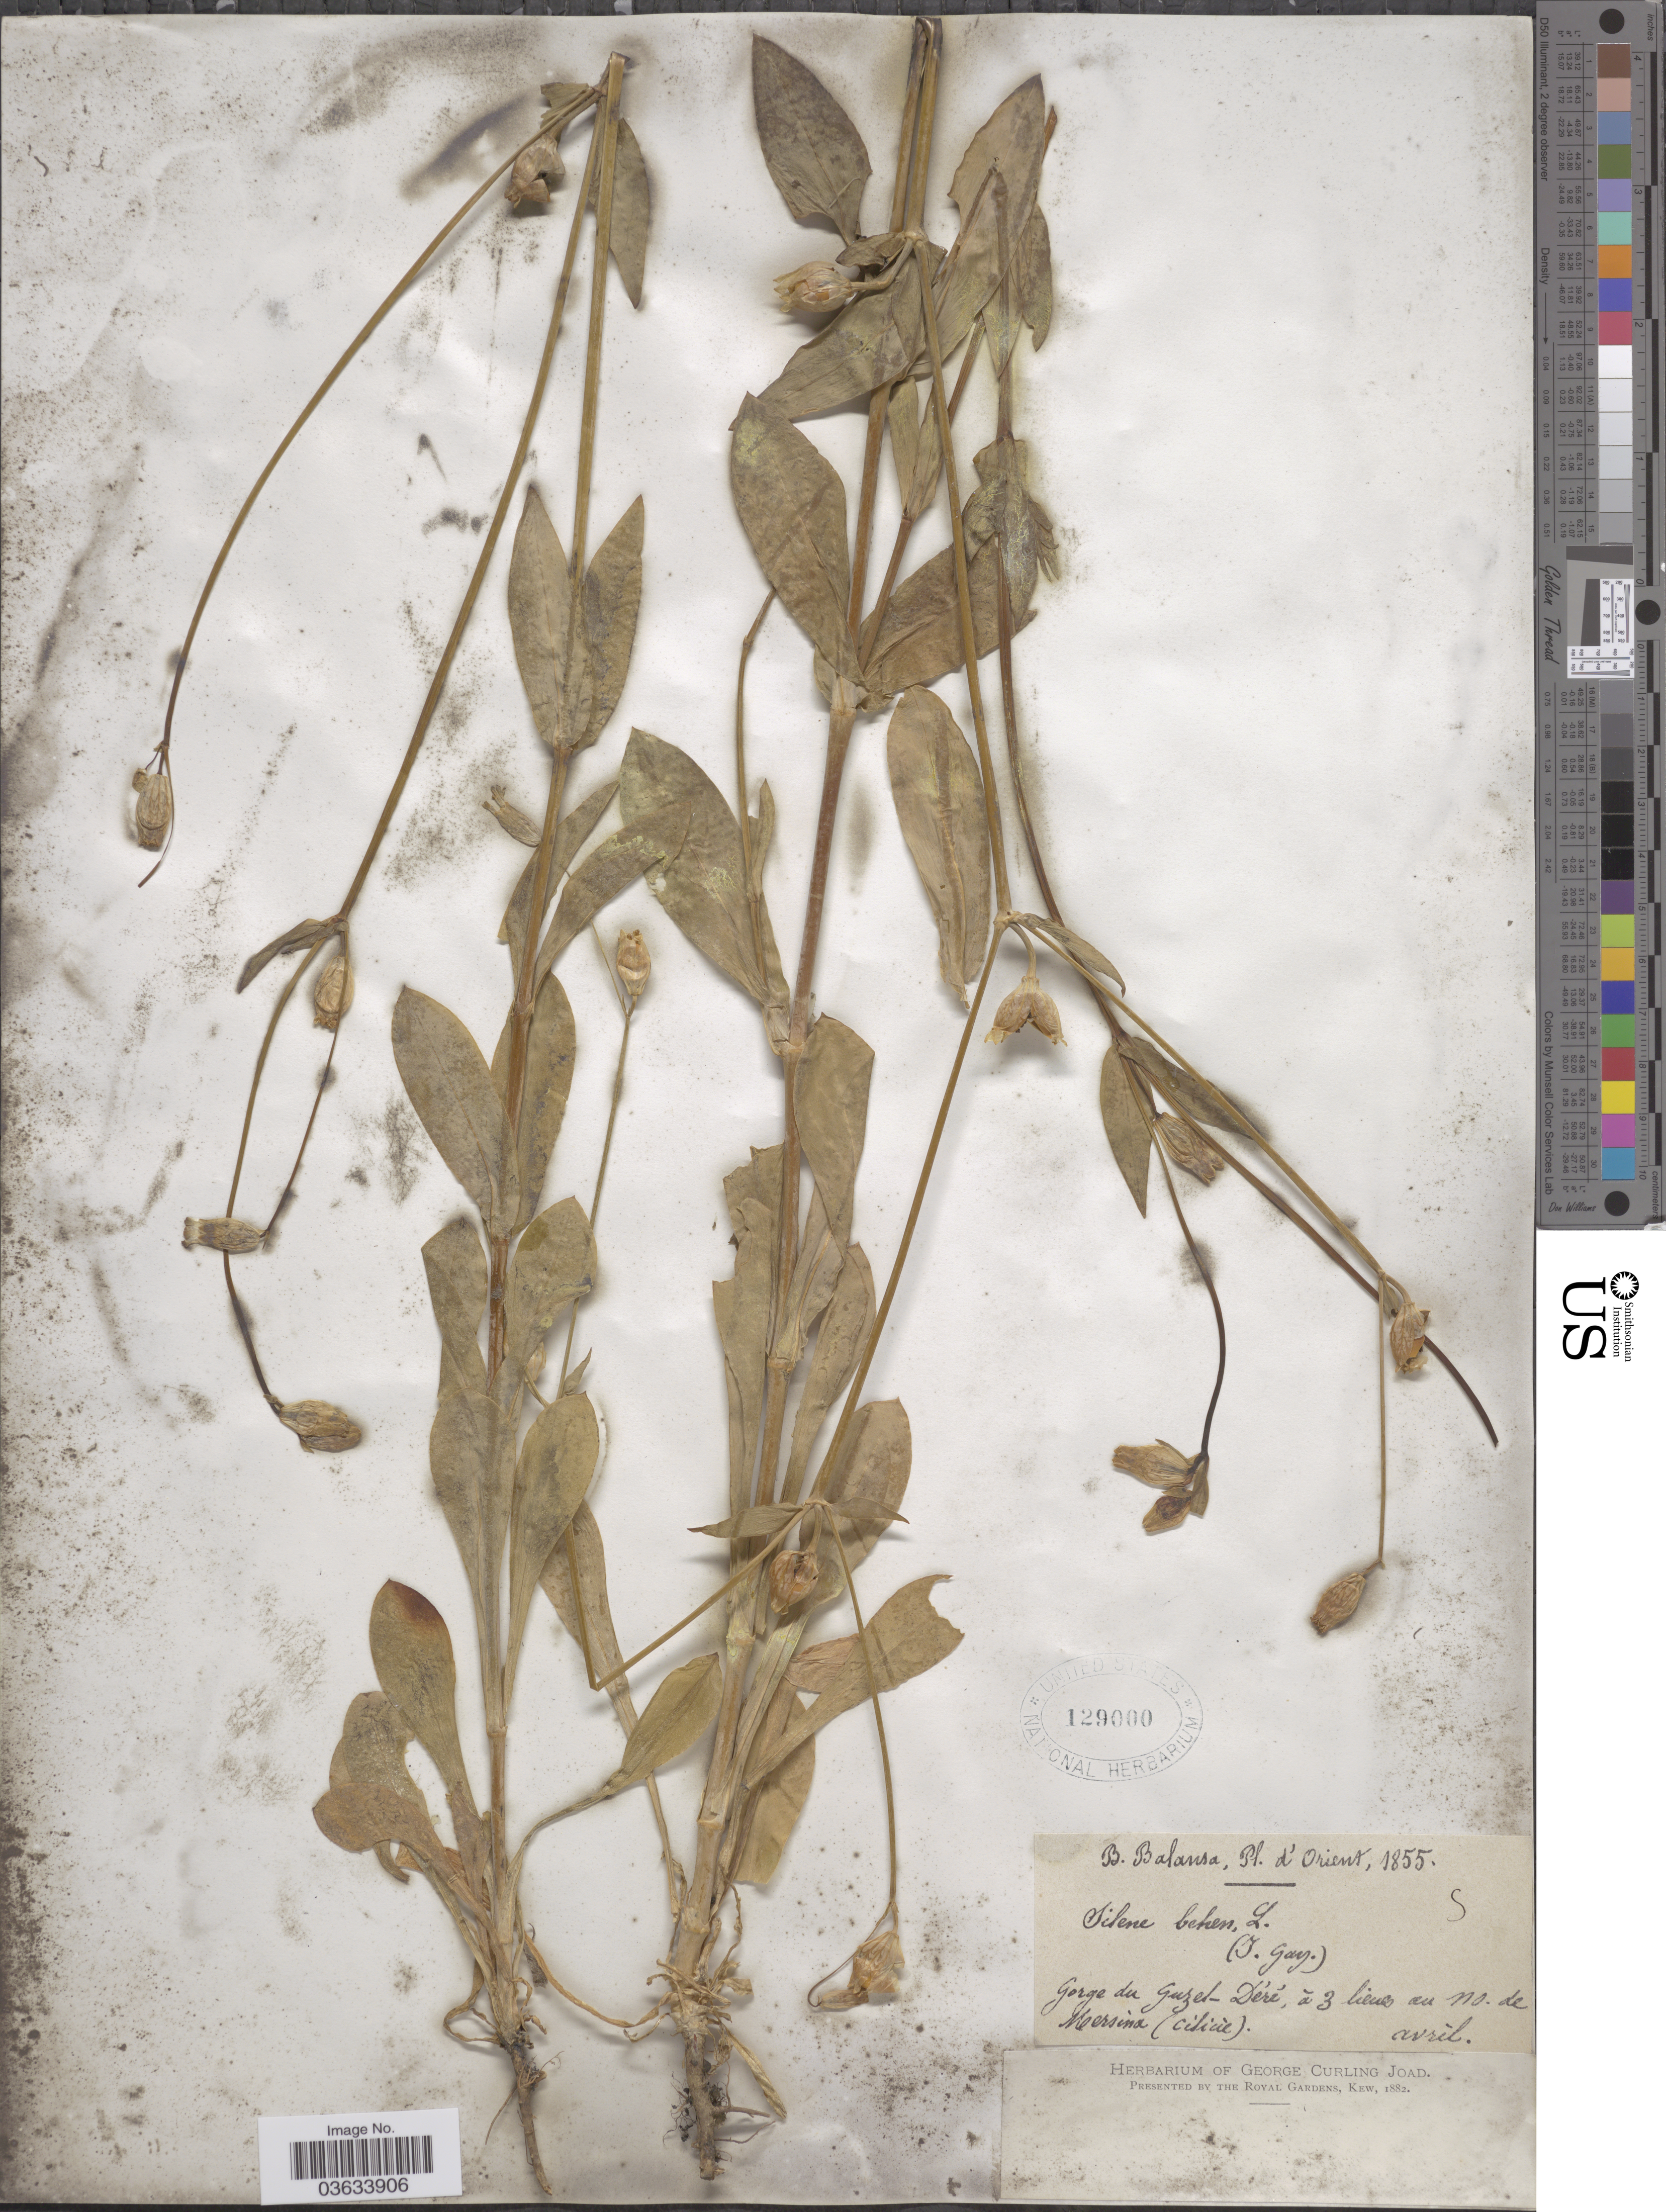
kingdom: Plantae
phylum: Tracheophyta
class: Magnoliopsida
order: Caryophyllales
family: Caryophyllaceae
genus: Silene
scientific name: Silene behen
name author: L.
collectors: B. Balansa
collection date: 1855-04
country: Turkey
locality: Orient. Gorge du Guzel-Déré, á 3 lieux an NO. de Mersina (Cilicie).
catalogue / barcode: US 129000